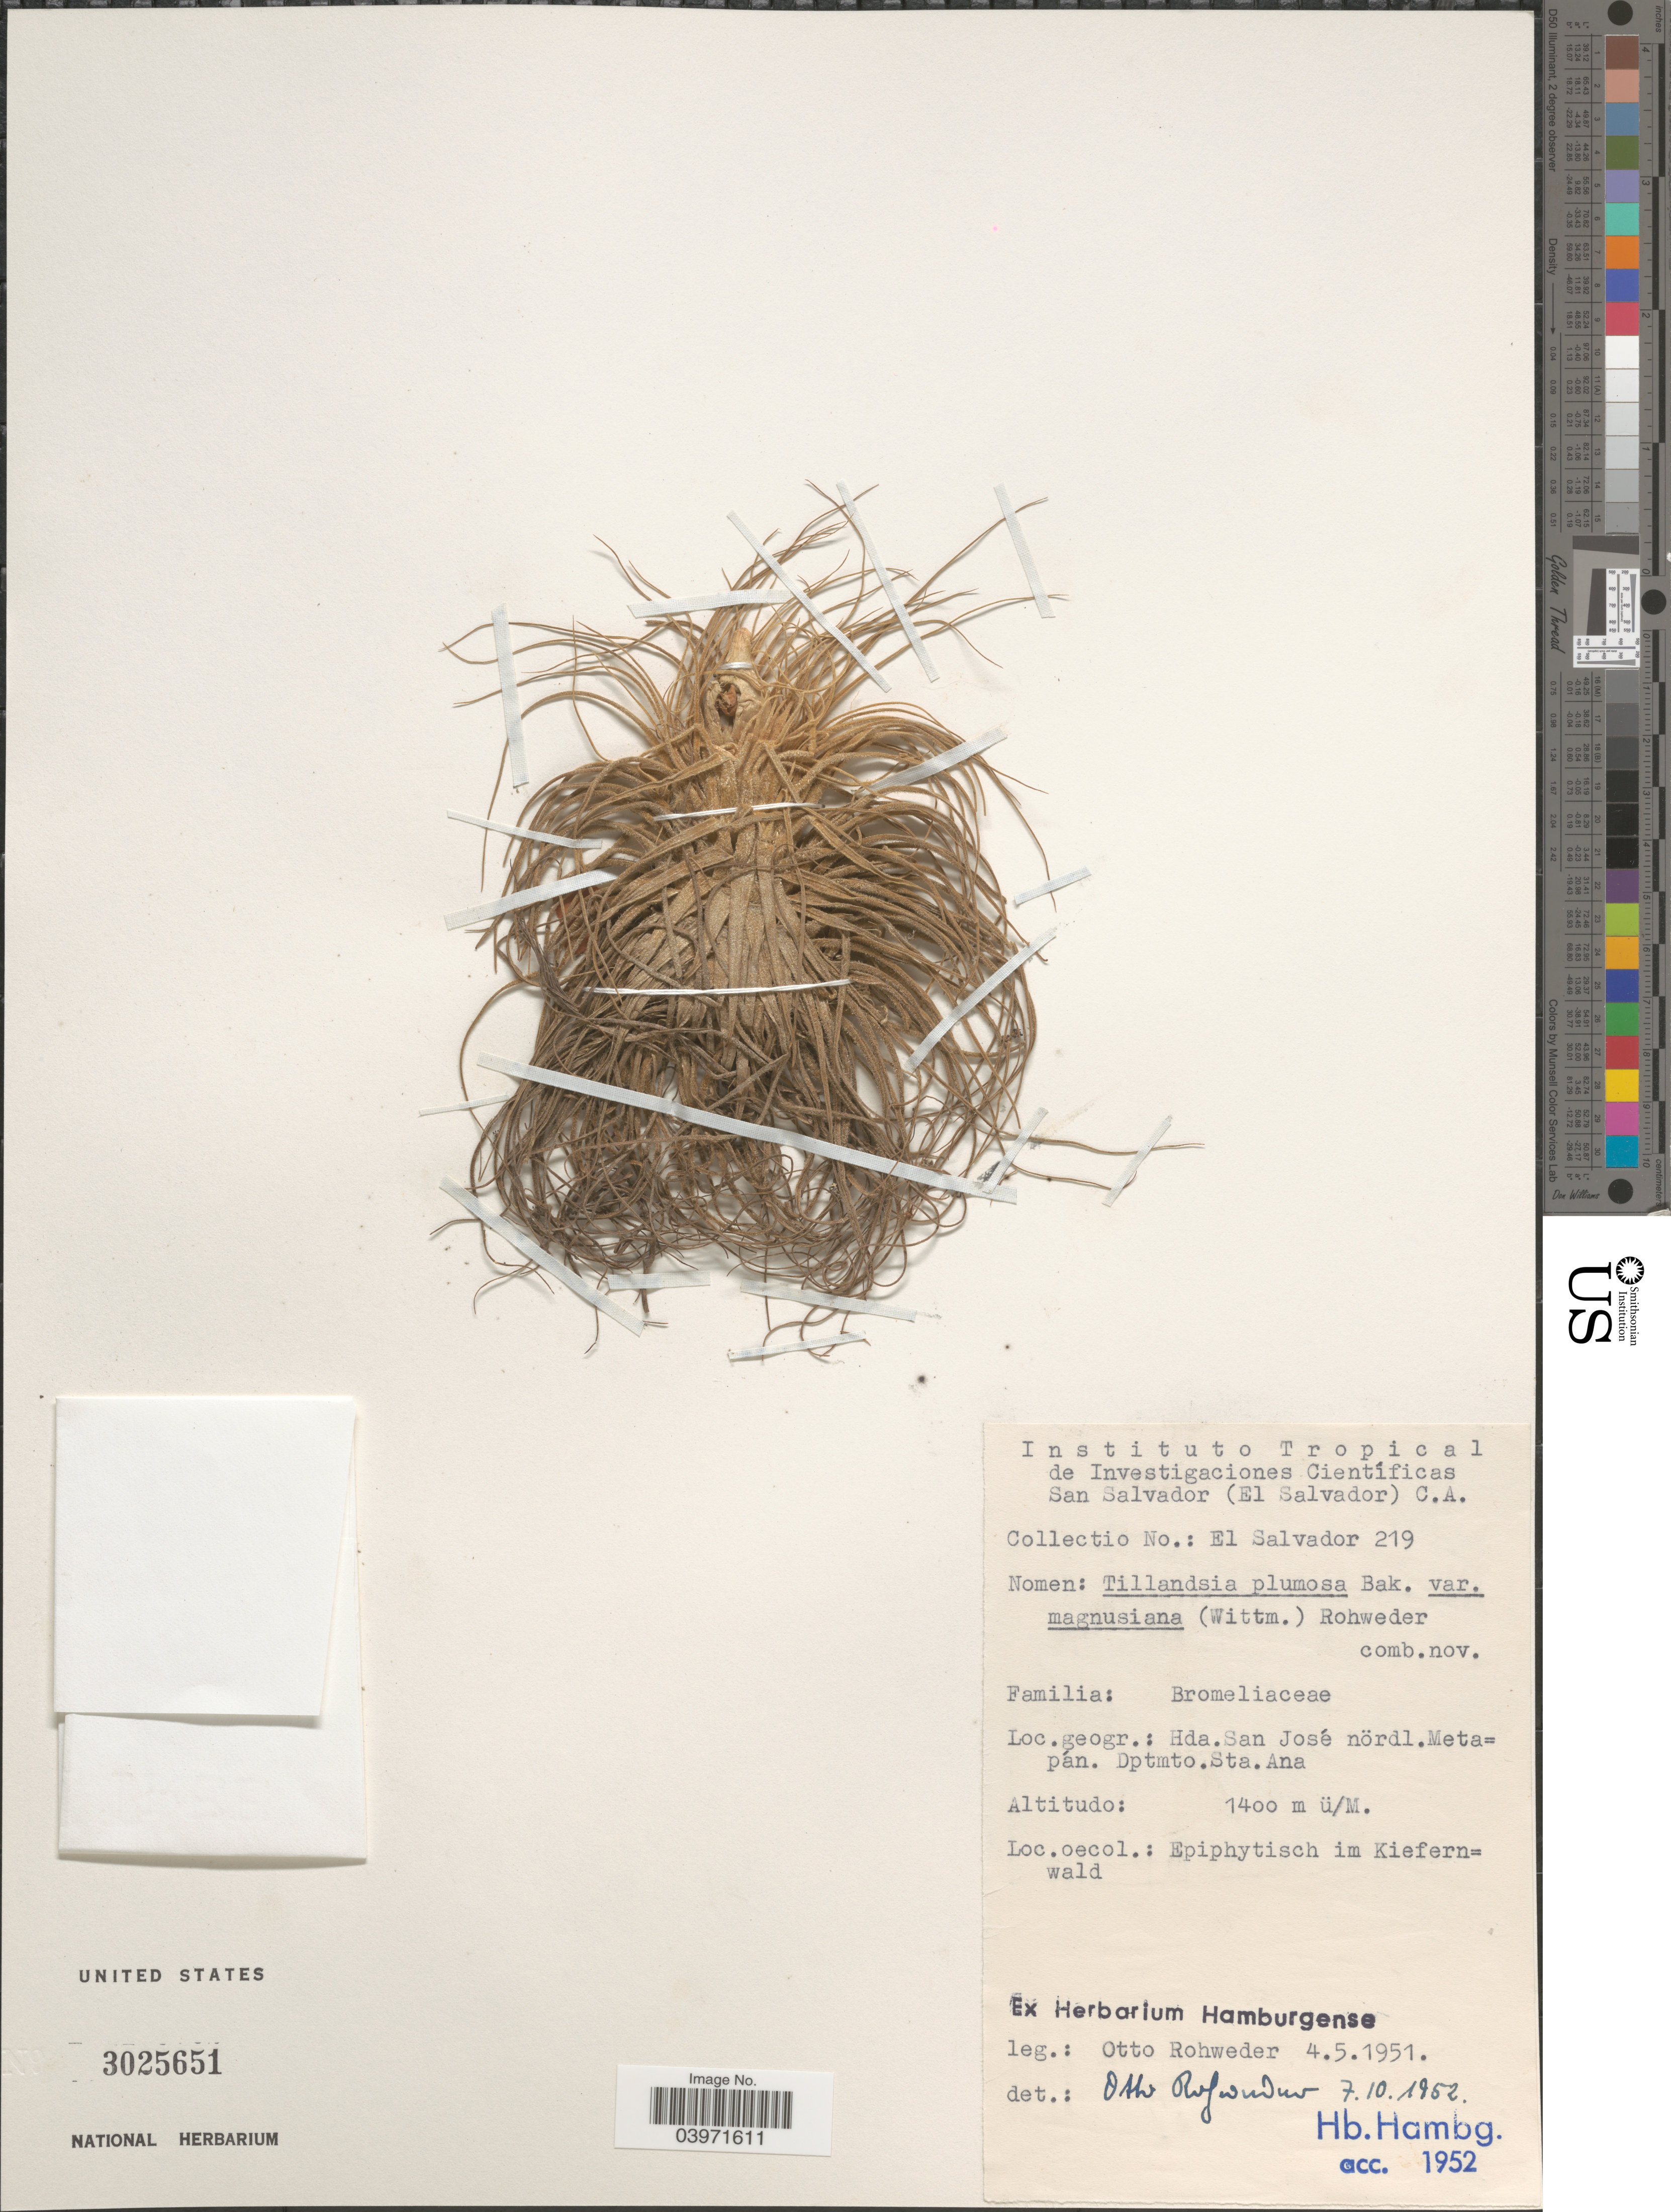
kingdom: Plantae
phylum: Tracheophyta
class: Liliopsida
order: Poales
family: Bromeliaceae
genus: Tillandsia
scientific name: Tillandsia plumosa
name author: Baker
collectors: O. Rohweder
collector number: El Salvador 219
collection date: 1951-05-04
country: El Salvador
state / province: Santa Ana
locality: Hda. San José nördl.Meta=pán. Dptmto.Sta.Ana.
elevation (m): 1400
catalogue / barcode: US 3025651